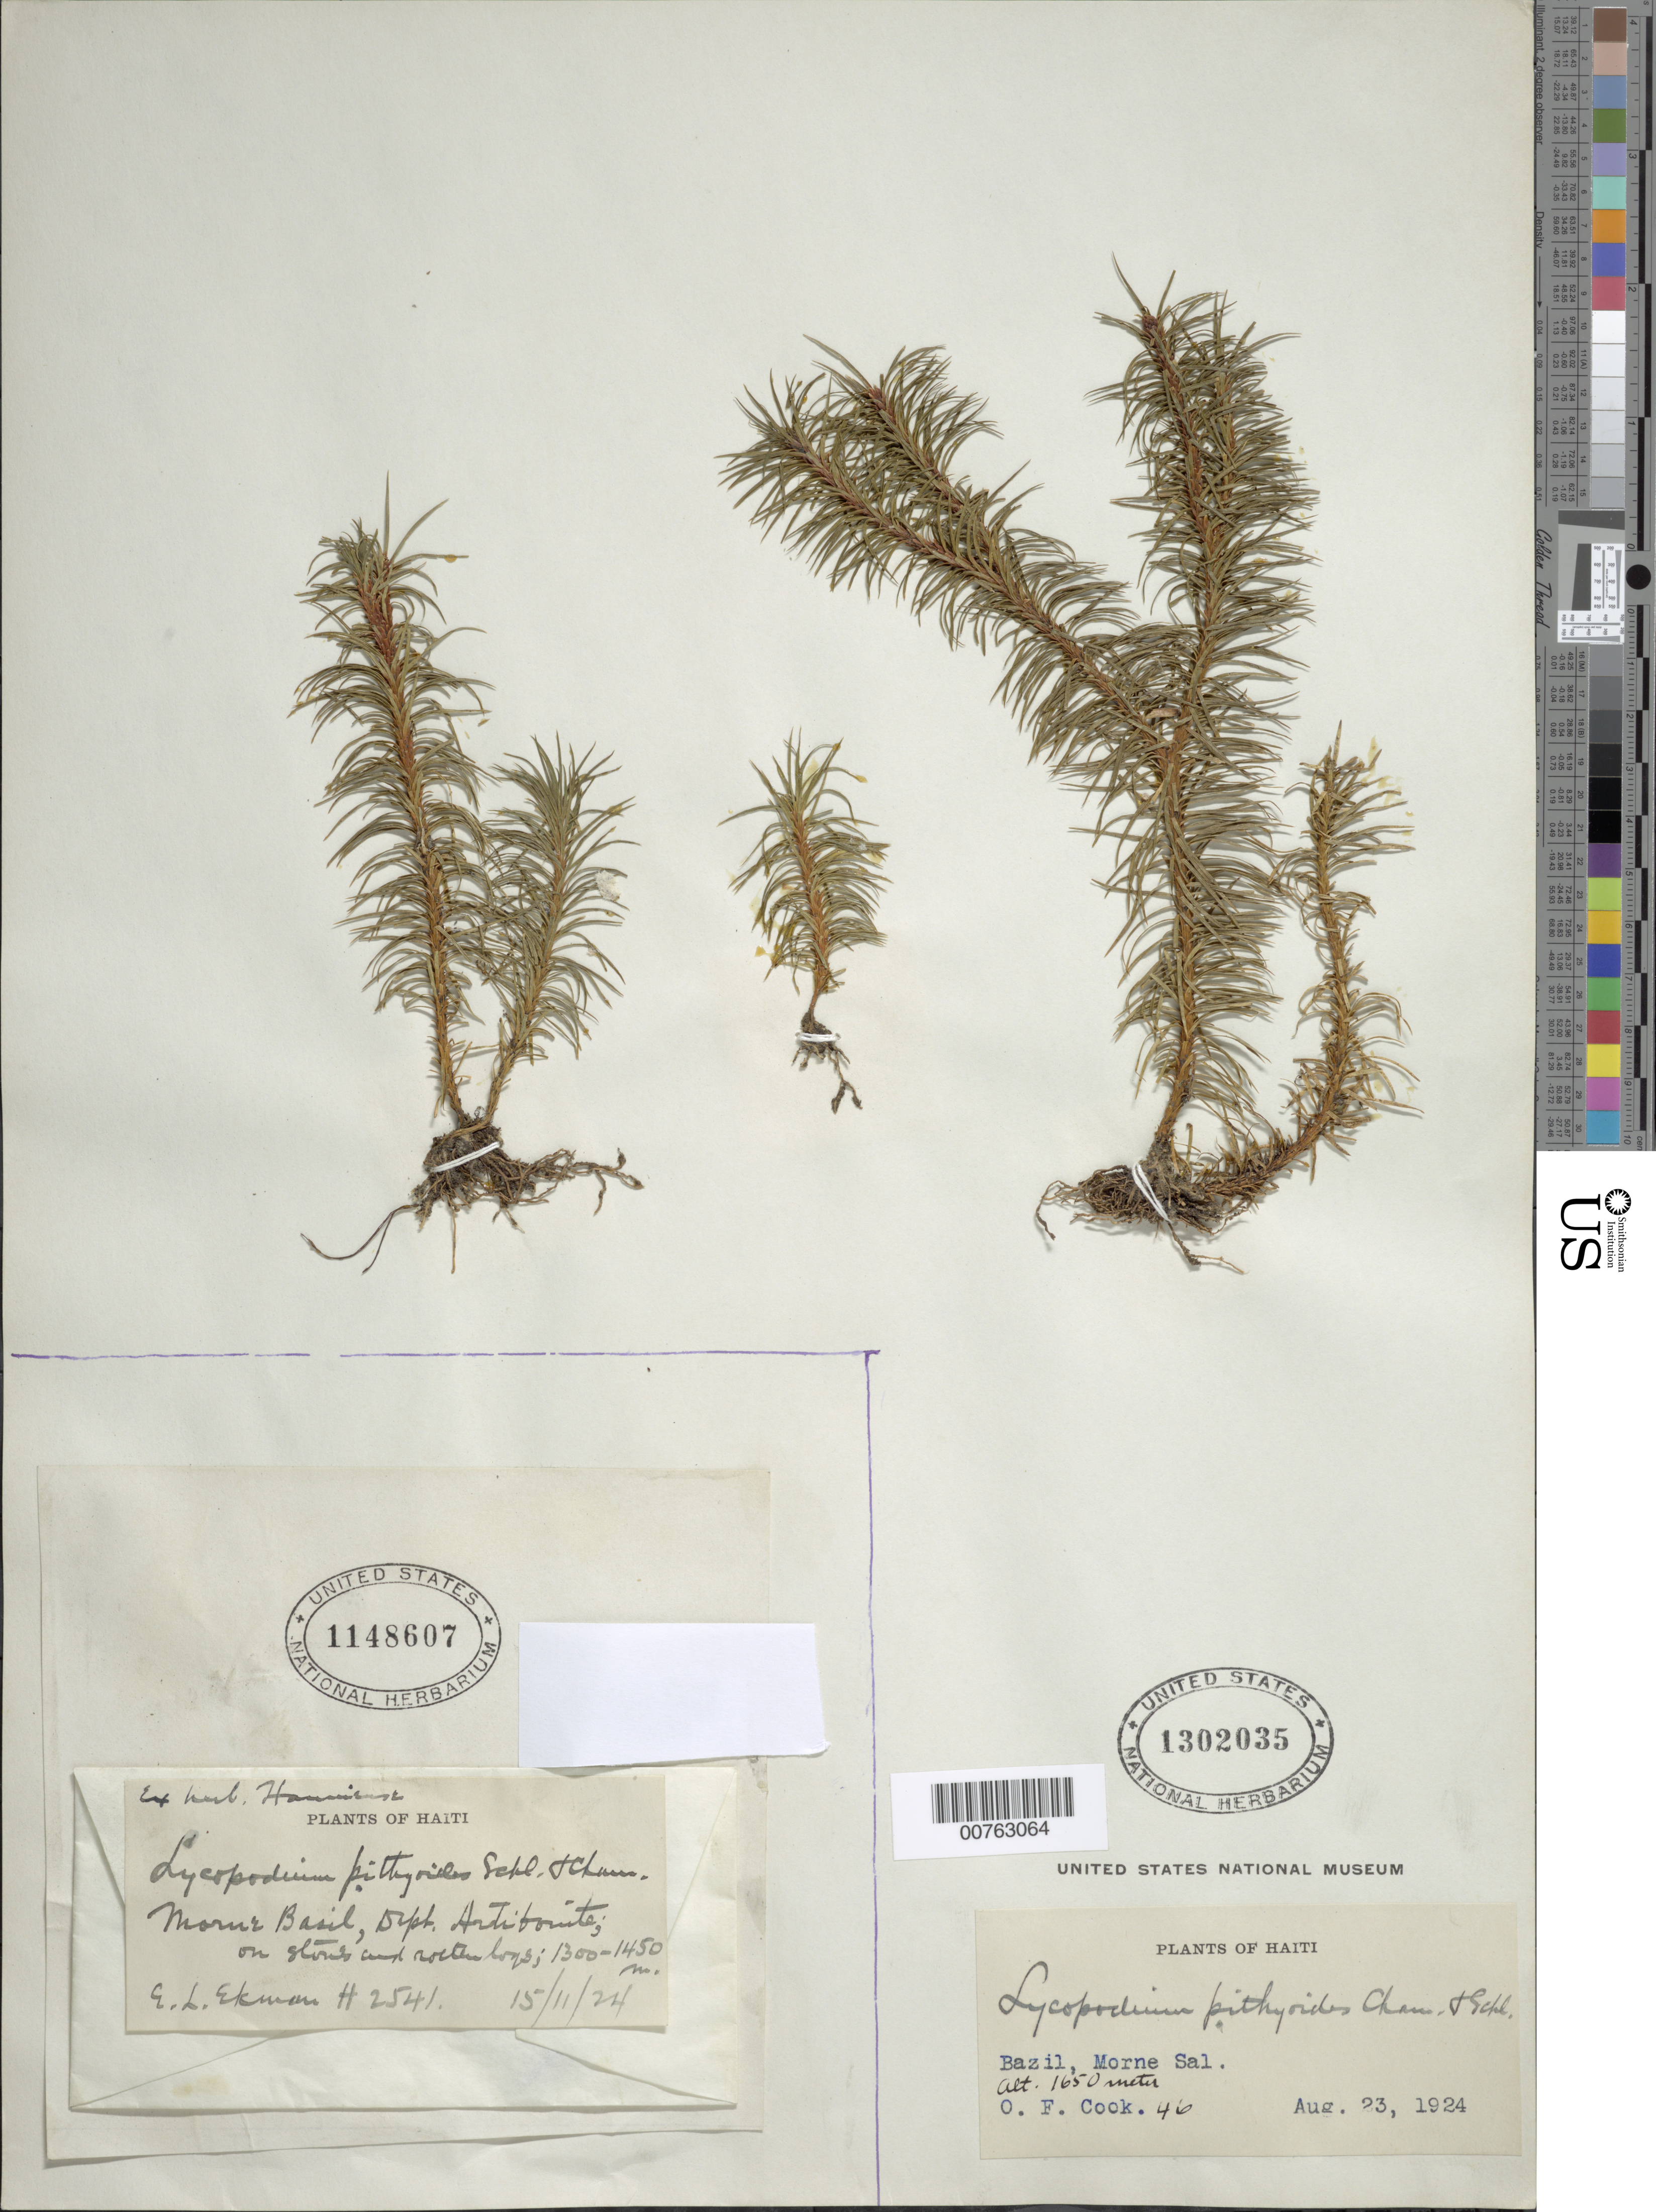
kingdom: Plantae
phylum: Tracheophyta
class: Lycopodiopsida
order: Lycopodiales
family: Lycopodiaceae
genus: Phlegmariurus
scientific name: Phlegmariurus pithyoides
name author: (Schltdl. & Cham.) B. Øllg.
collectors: O. F. Cook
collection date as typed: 23 Aug 1924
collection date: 1924-08-23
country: Haiti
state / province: Artibonite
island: Hispaniola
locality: Bazil, Morne Sal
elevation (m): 1650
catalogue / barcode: US 1302035